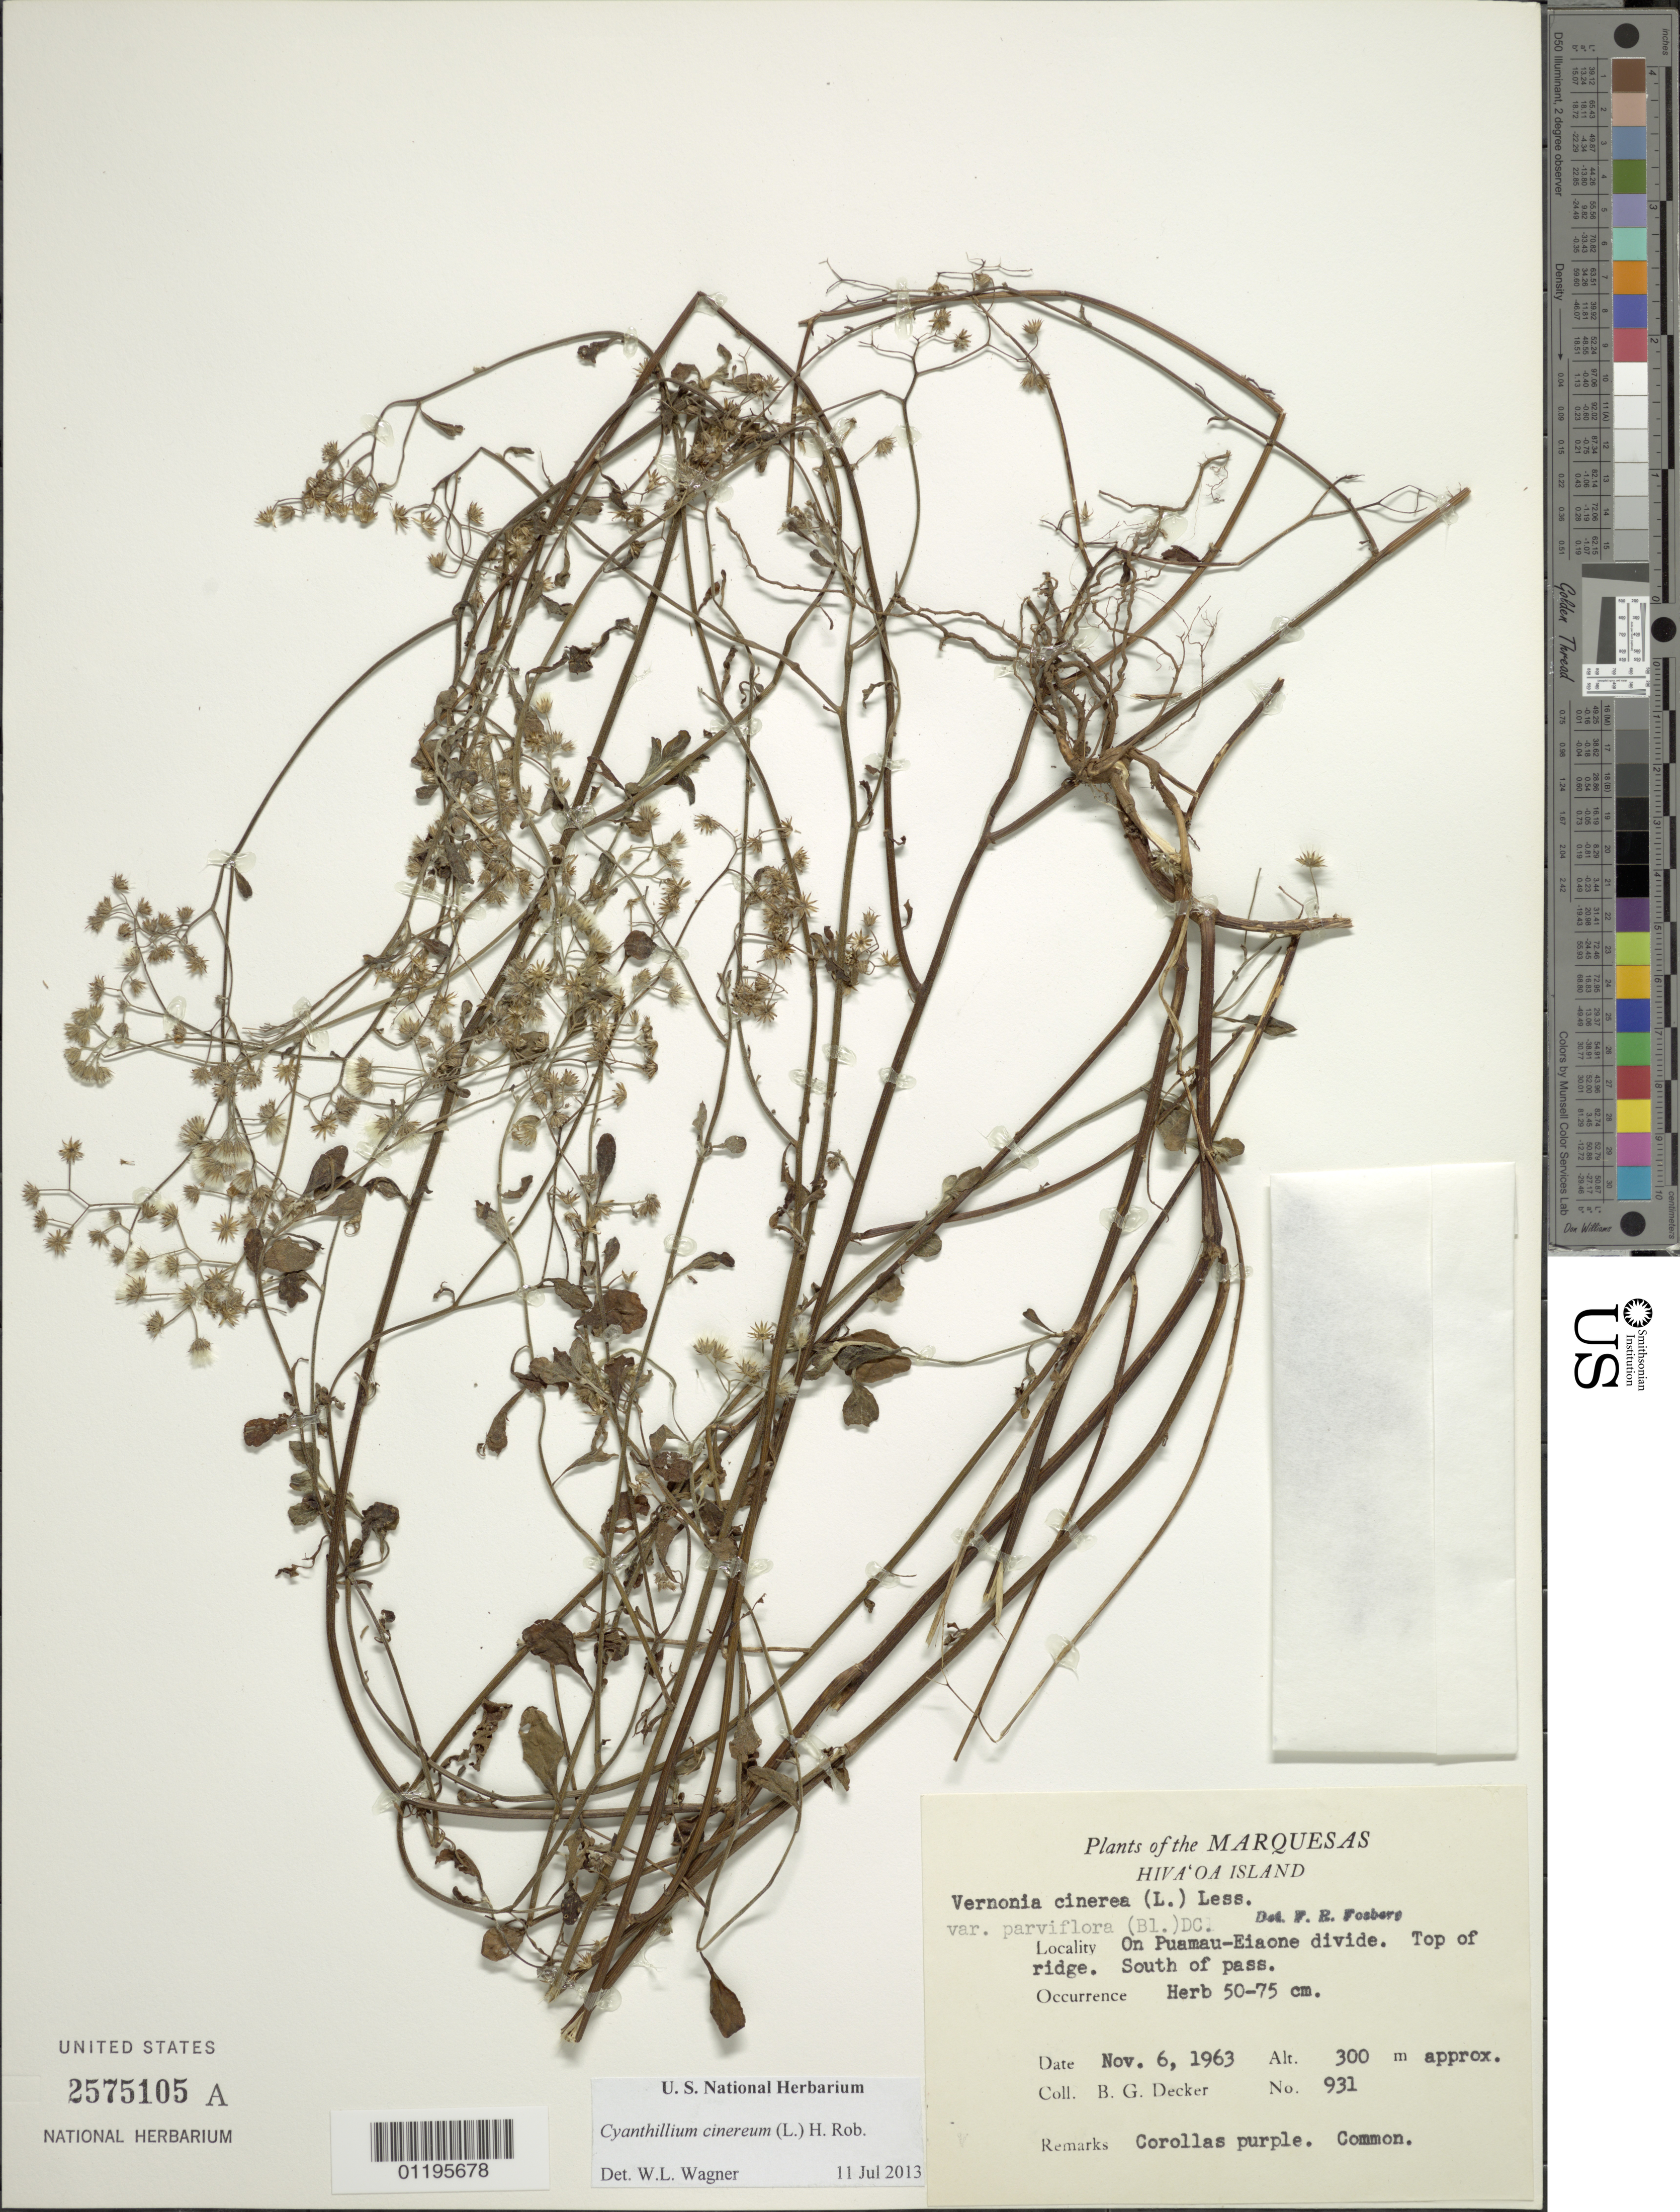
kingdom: Plantae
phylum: Tracheophyta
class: Magnoliopsida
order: Asterales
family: Asteraceae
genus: Cyanthillium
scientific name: Cyanthillium cinereum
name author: (L.) H. Rob.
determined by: Wagner, W. L., (BOT), Smithsonian Institution - National Museum of Natural History (UNITED STATES)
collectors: B. G. Decker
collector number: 931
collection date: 1963-11-06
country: French Polynesia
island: Hiva Oa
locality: On Puamau-Eiaone divide, top of ridge, south of pass.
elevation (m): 300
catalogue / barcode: US 2575105A